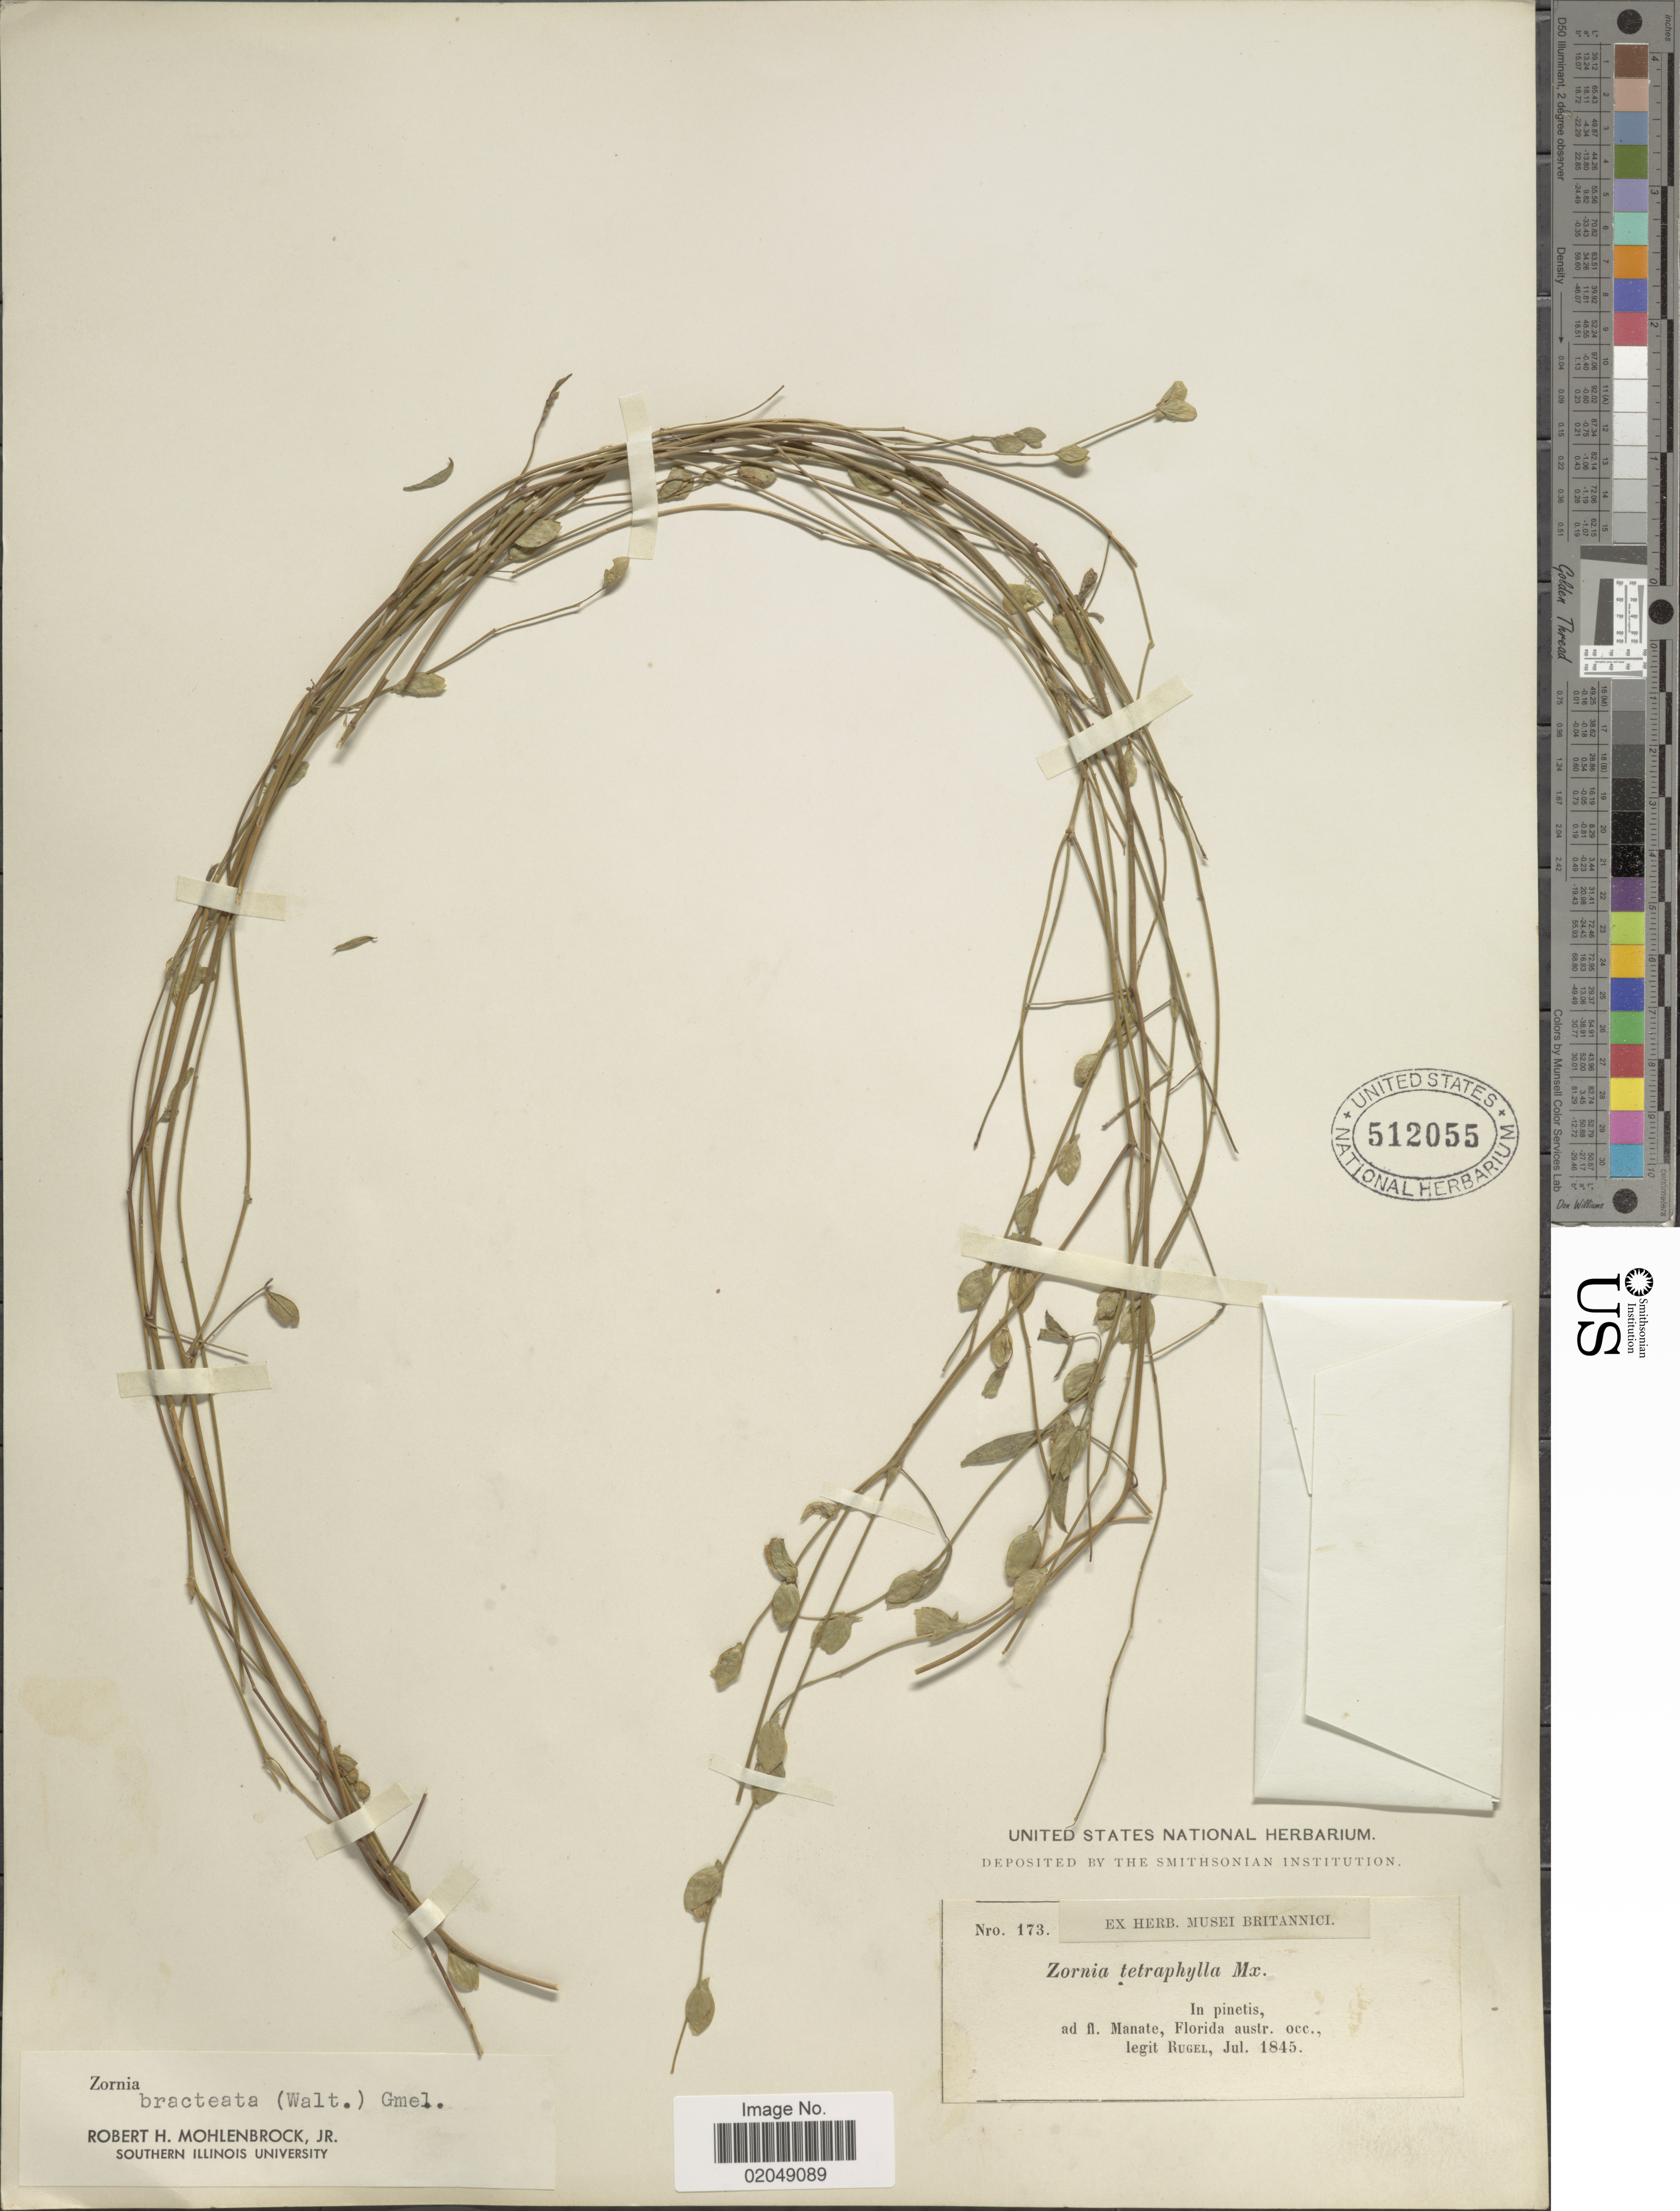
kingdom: Plantae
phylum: Tracheophyta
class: Magnoliopsida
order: Fabales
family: Fabaceae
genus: Zornia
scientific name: Zornia bracteata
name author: J.F. Gmel.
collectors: Rugel, --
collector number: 173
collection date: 1845-07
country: United States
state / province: Florida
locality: Ad fl. Manate, Florida austr. occ.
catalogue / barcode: US 512055